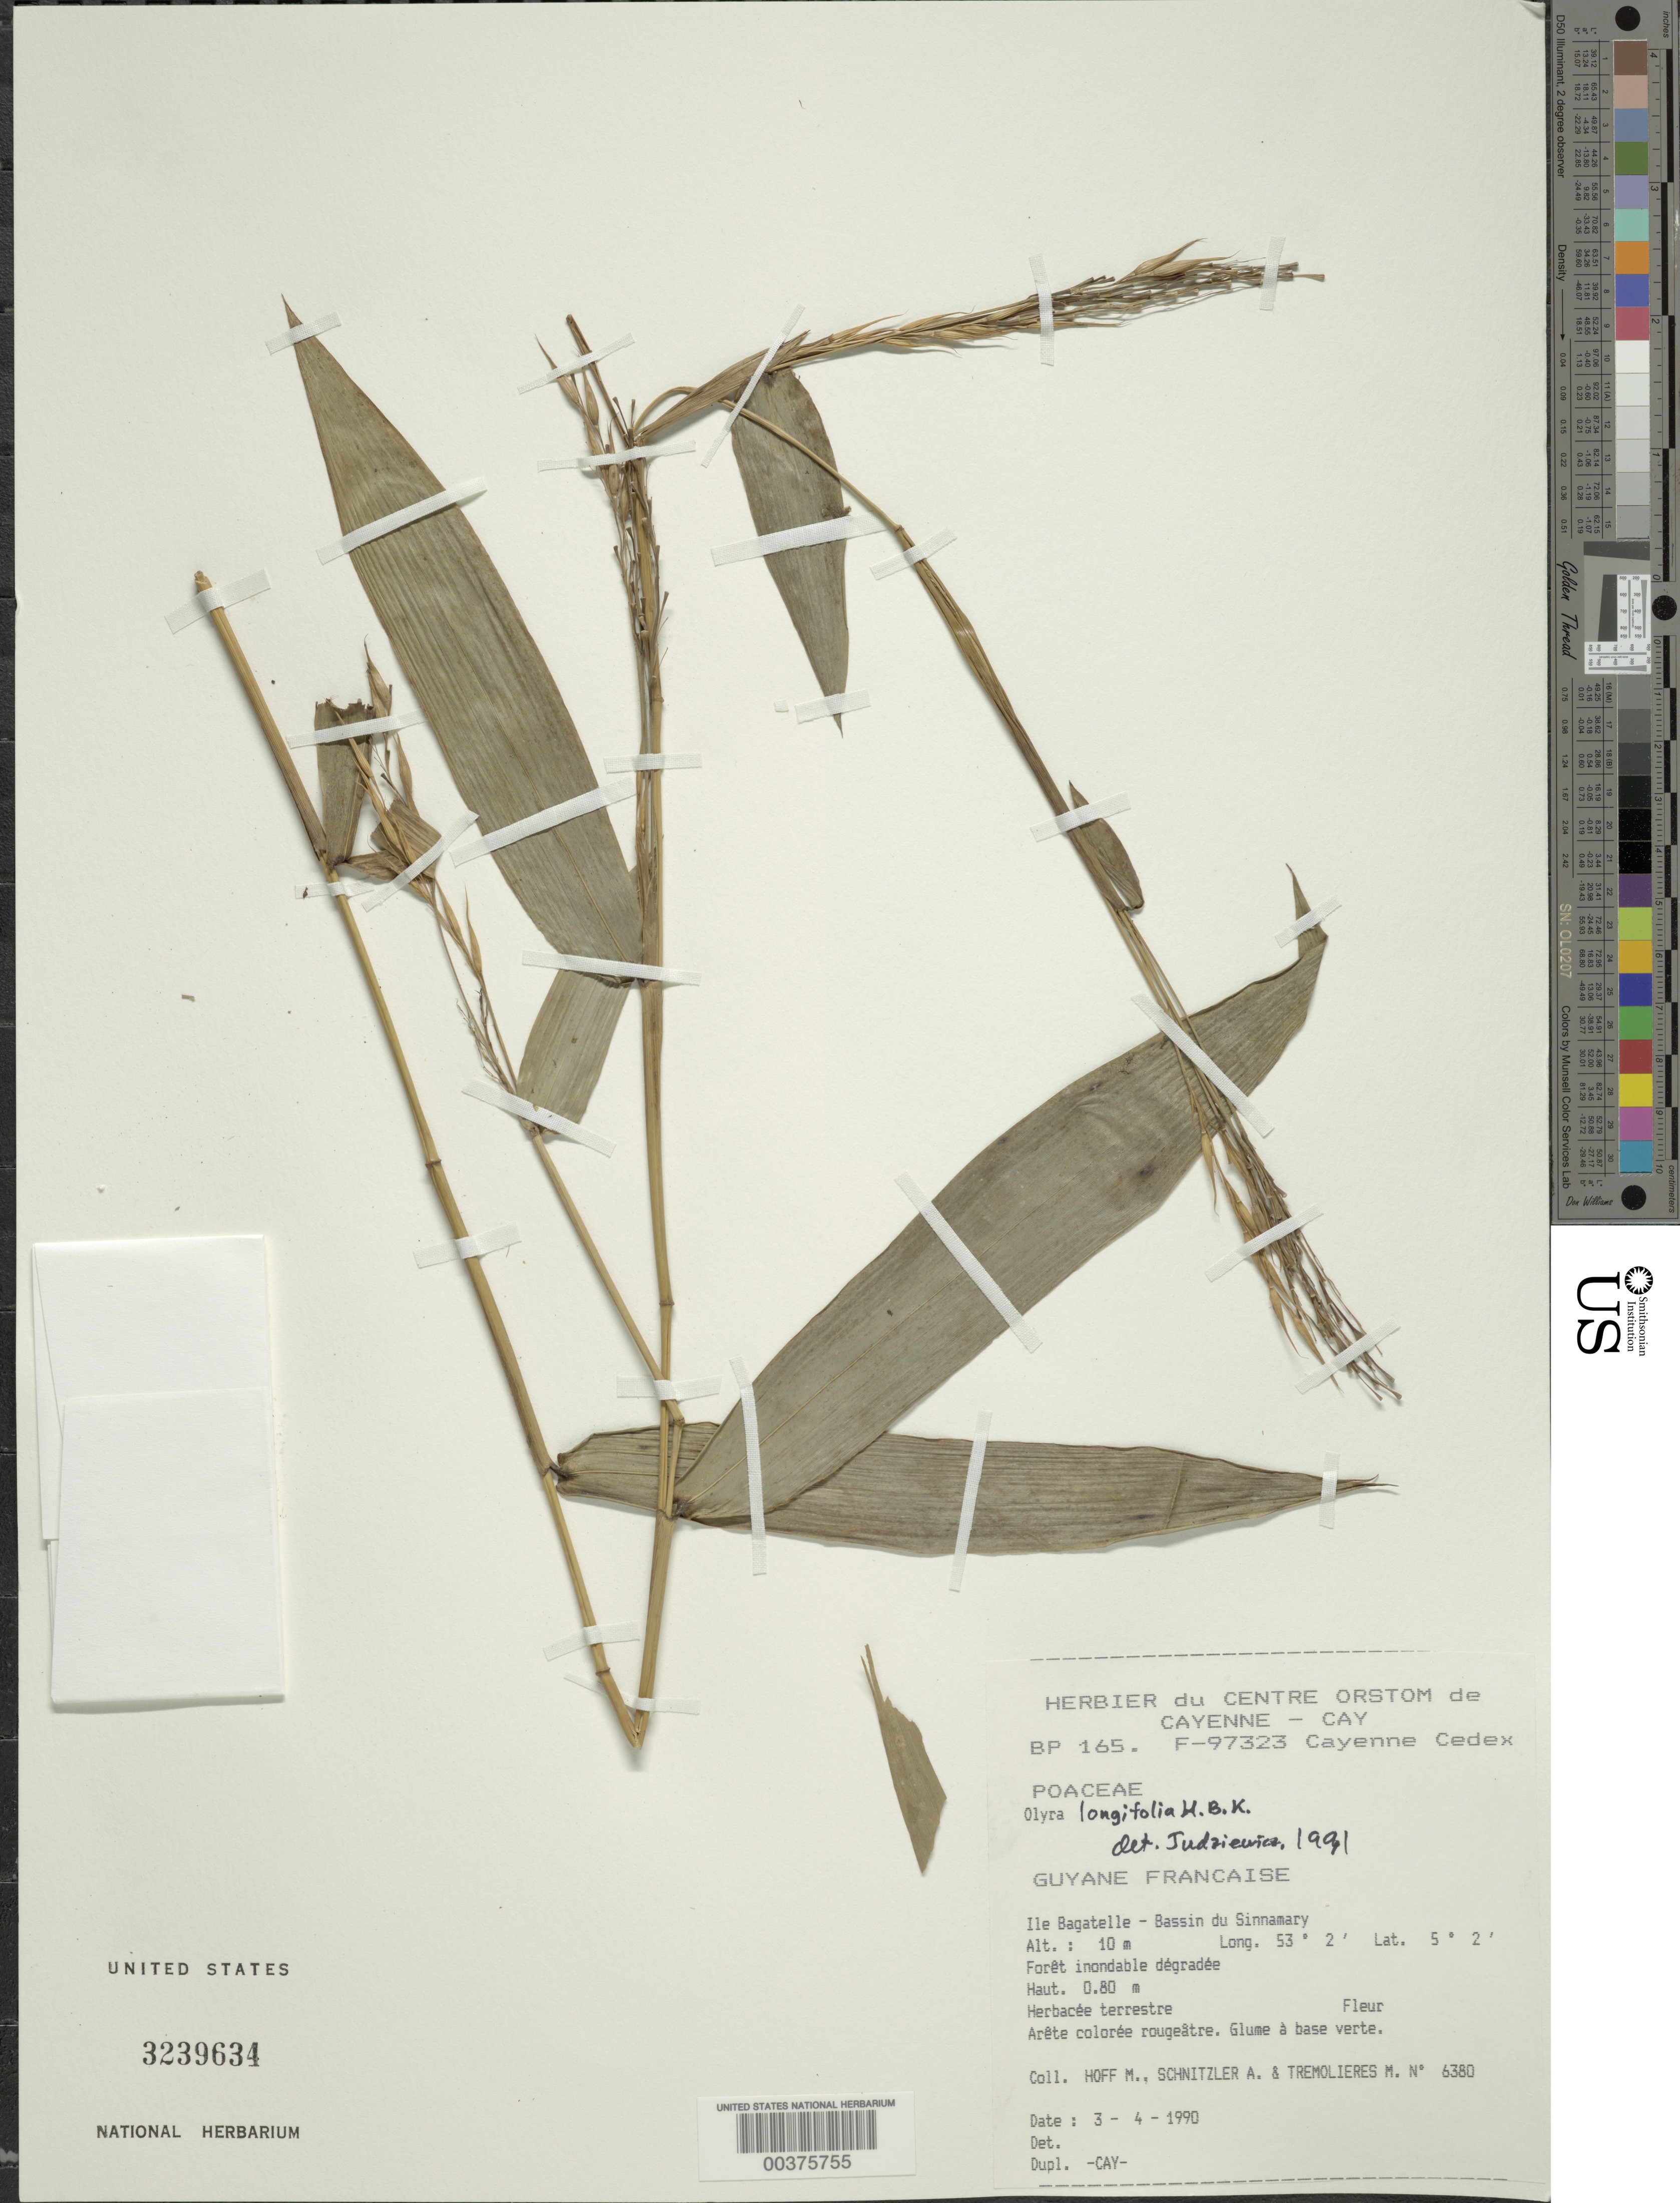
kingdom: Plantae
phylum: Tracheophyta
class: Liliopsida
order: Poales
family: Poaceae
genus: Olyra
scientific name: Olyra longifolia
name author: Kunth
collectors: M. Hoff, A. Schnitzler & N. Tremolieres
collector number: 6380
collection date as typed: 03 Apr 1990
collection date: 1990-04-03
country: French Guiana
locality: Ile bagatelle-bassin du sinnamary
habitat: Foret inondable degradee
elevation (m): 10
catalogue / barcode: US 3239634